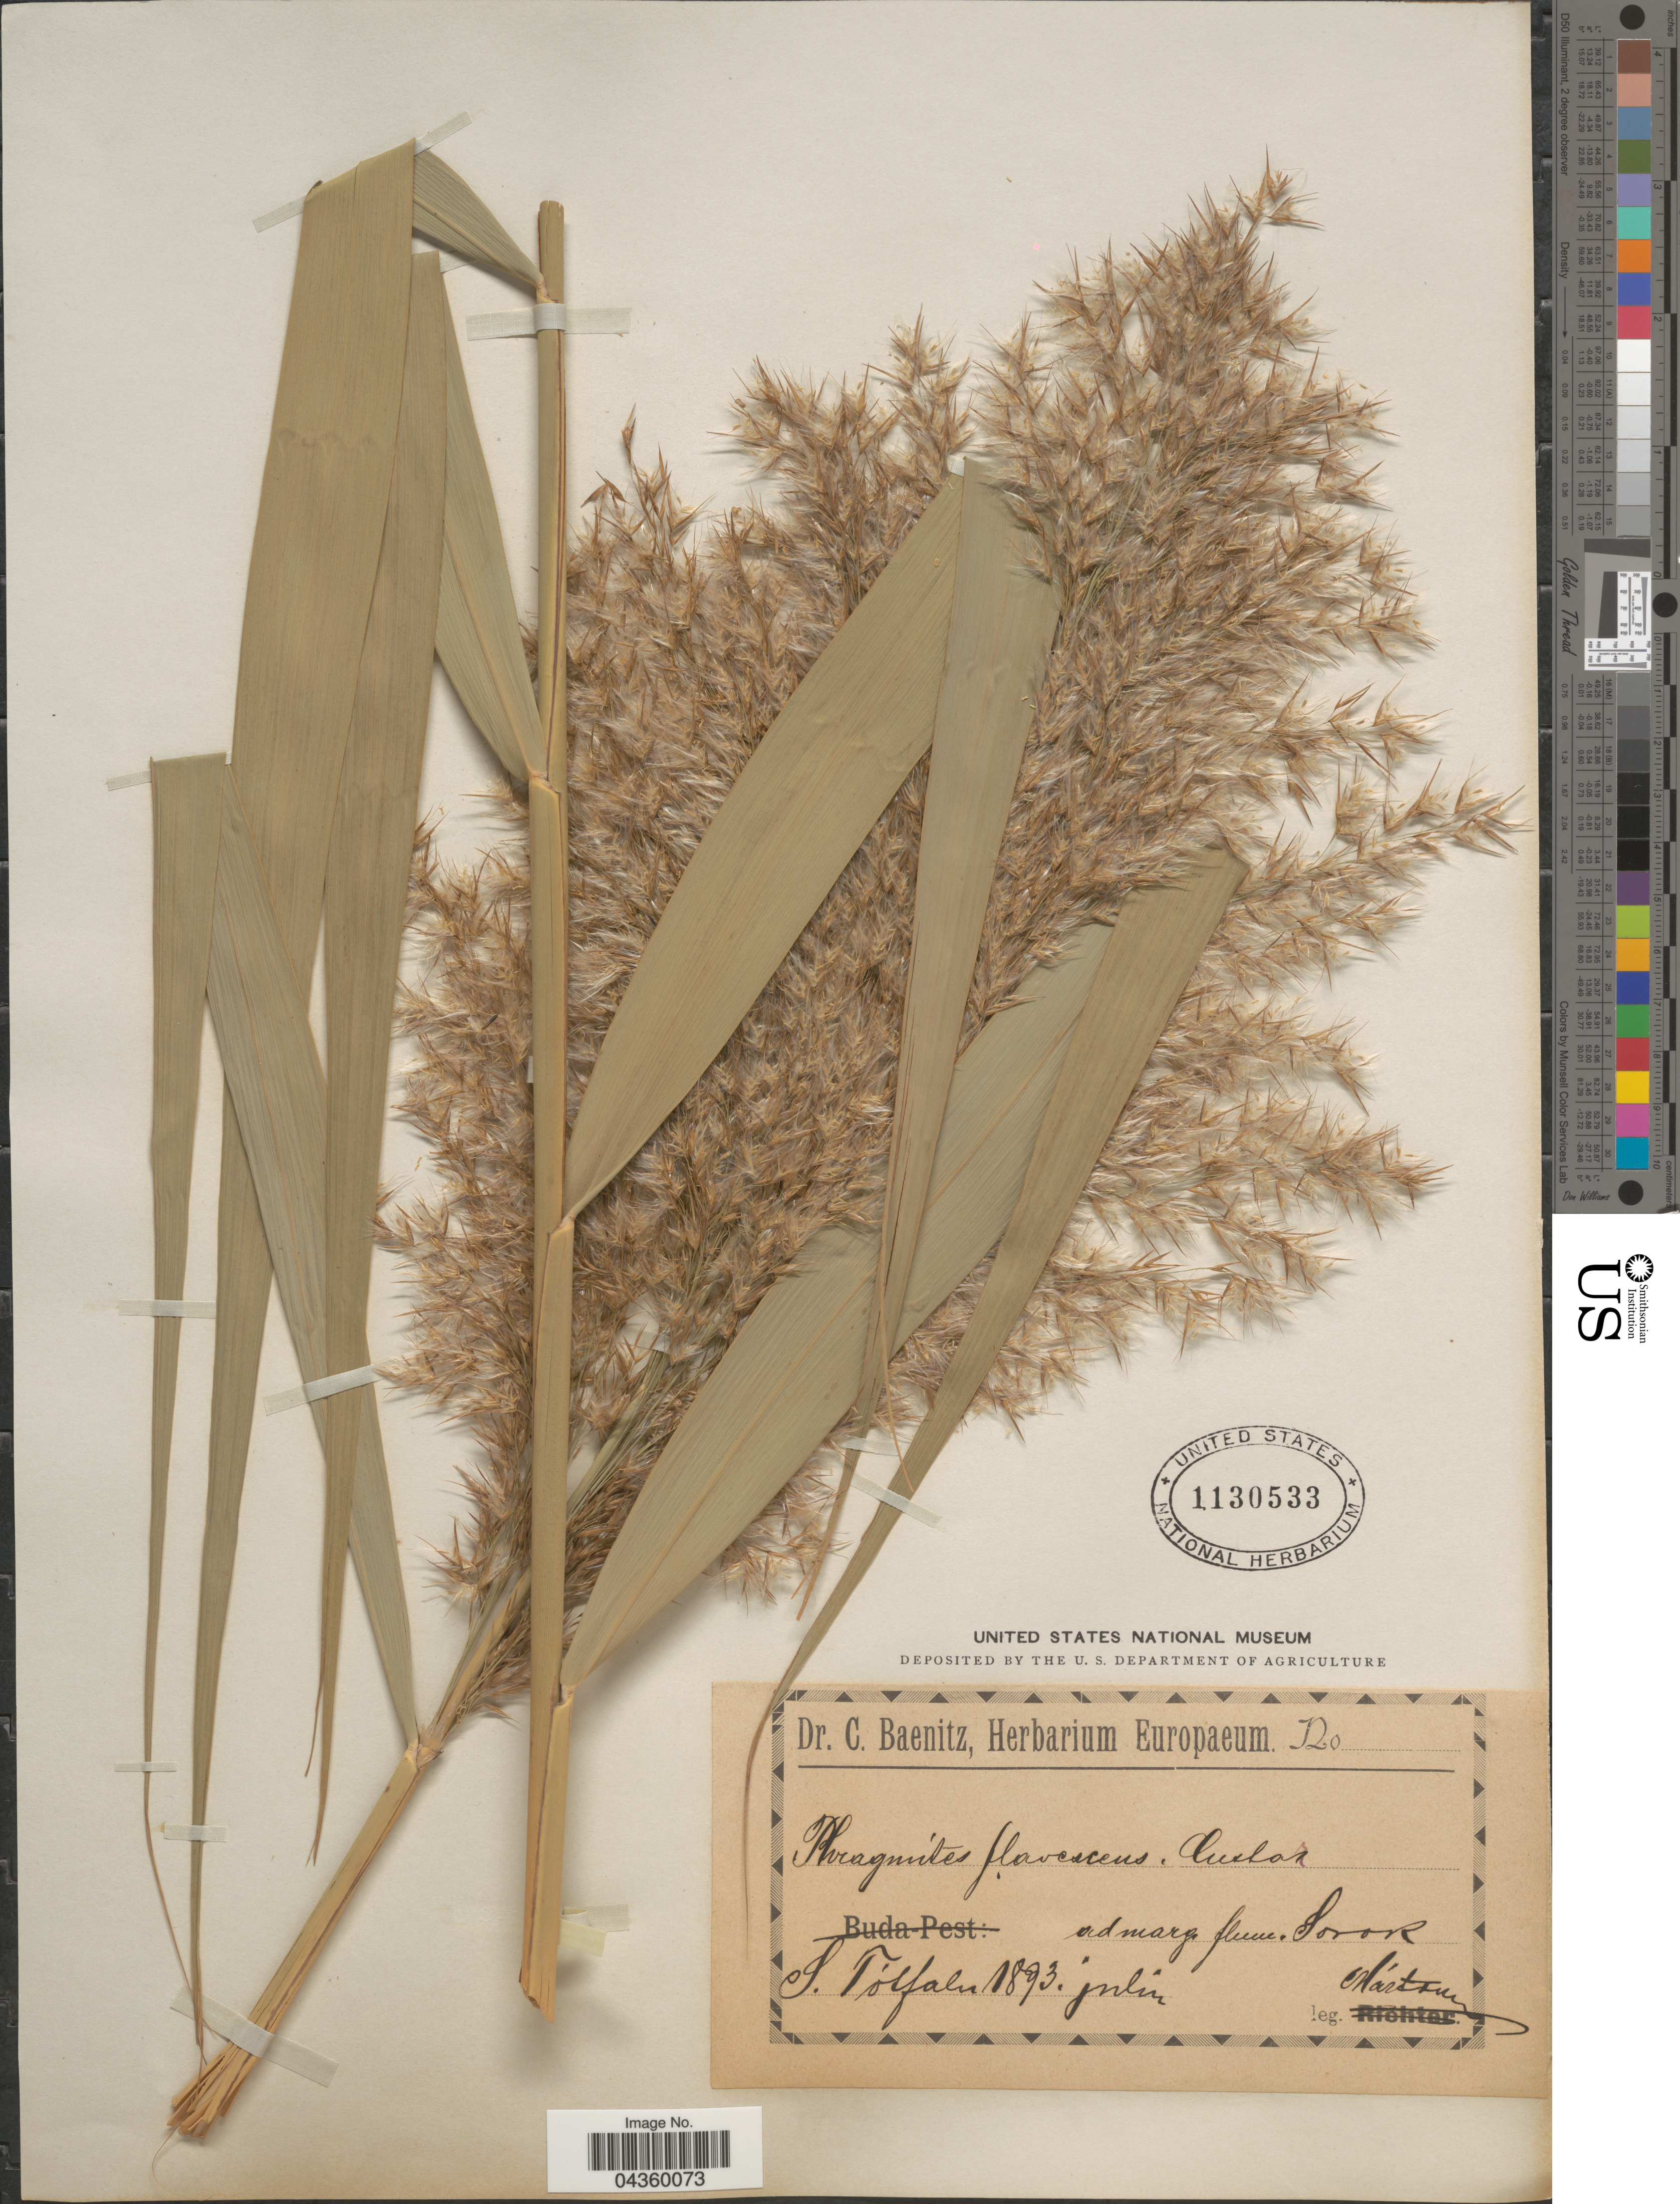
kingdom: Plantae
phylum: Tracheophyta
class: Liliopsida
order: Poales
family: Poaceae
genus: Phragmites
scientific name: Phragmites australis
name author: (Cav.) Trin. ex Steud.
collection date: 1893-07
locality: Ad marg. Flum. Sorok. S. Totfalu.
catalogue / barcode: US 1130533